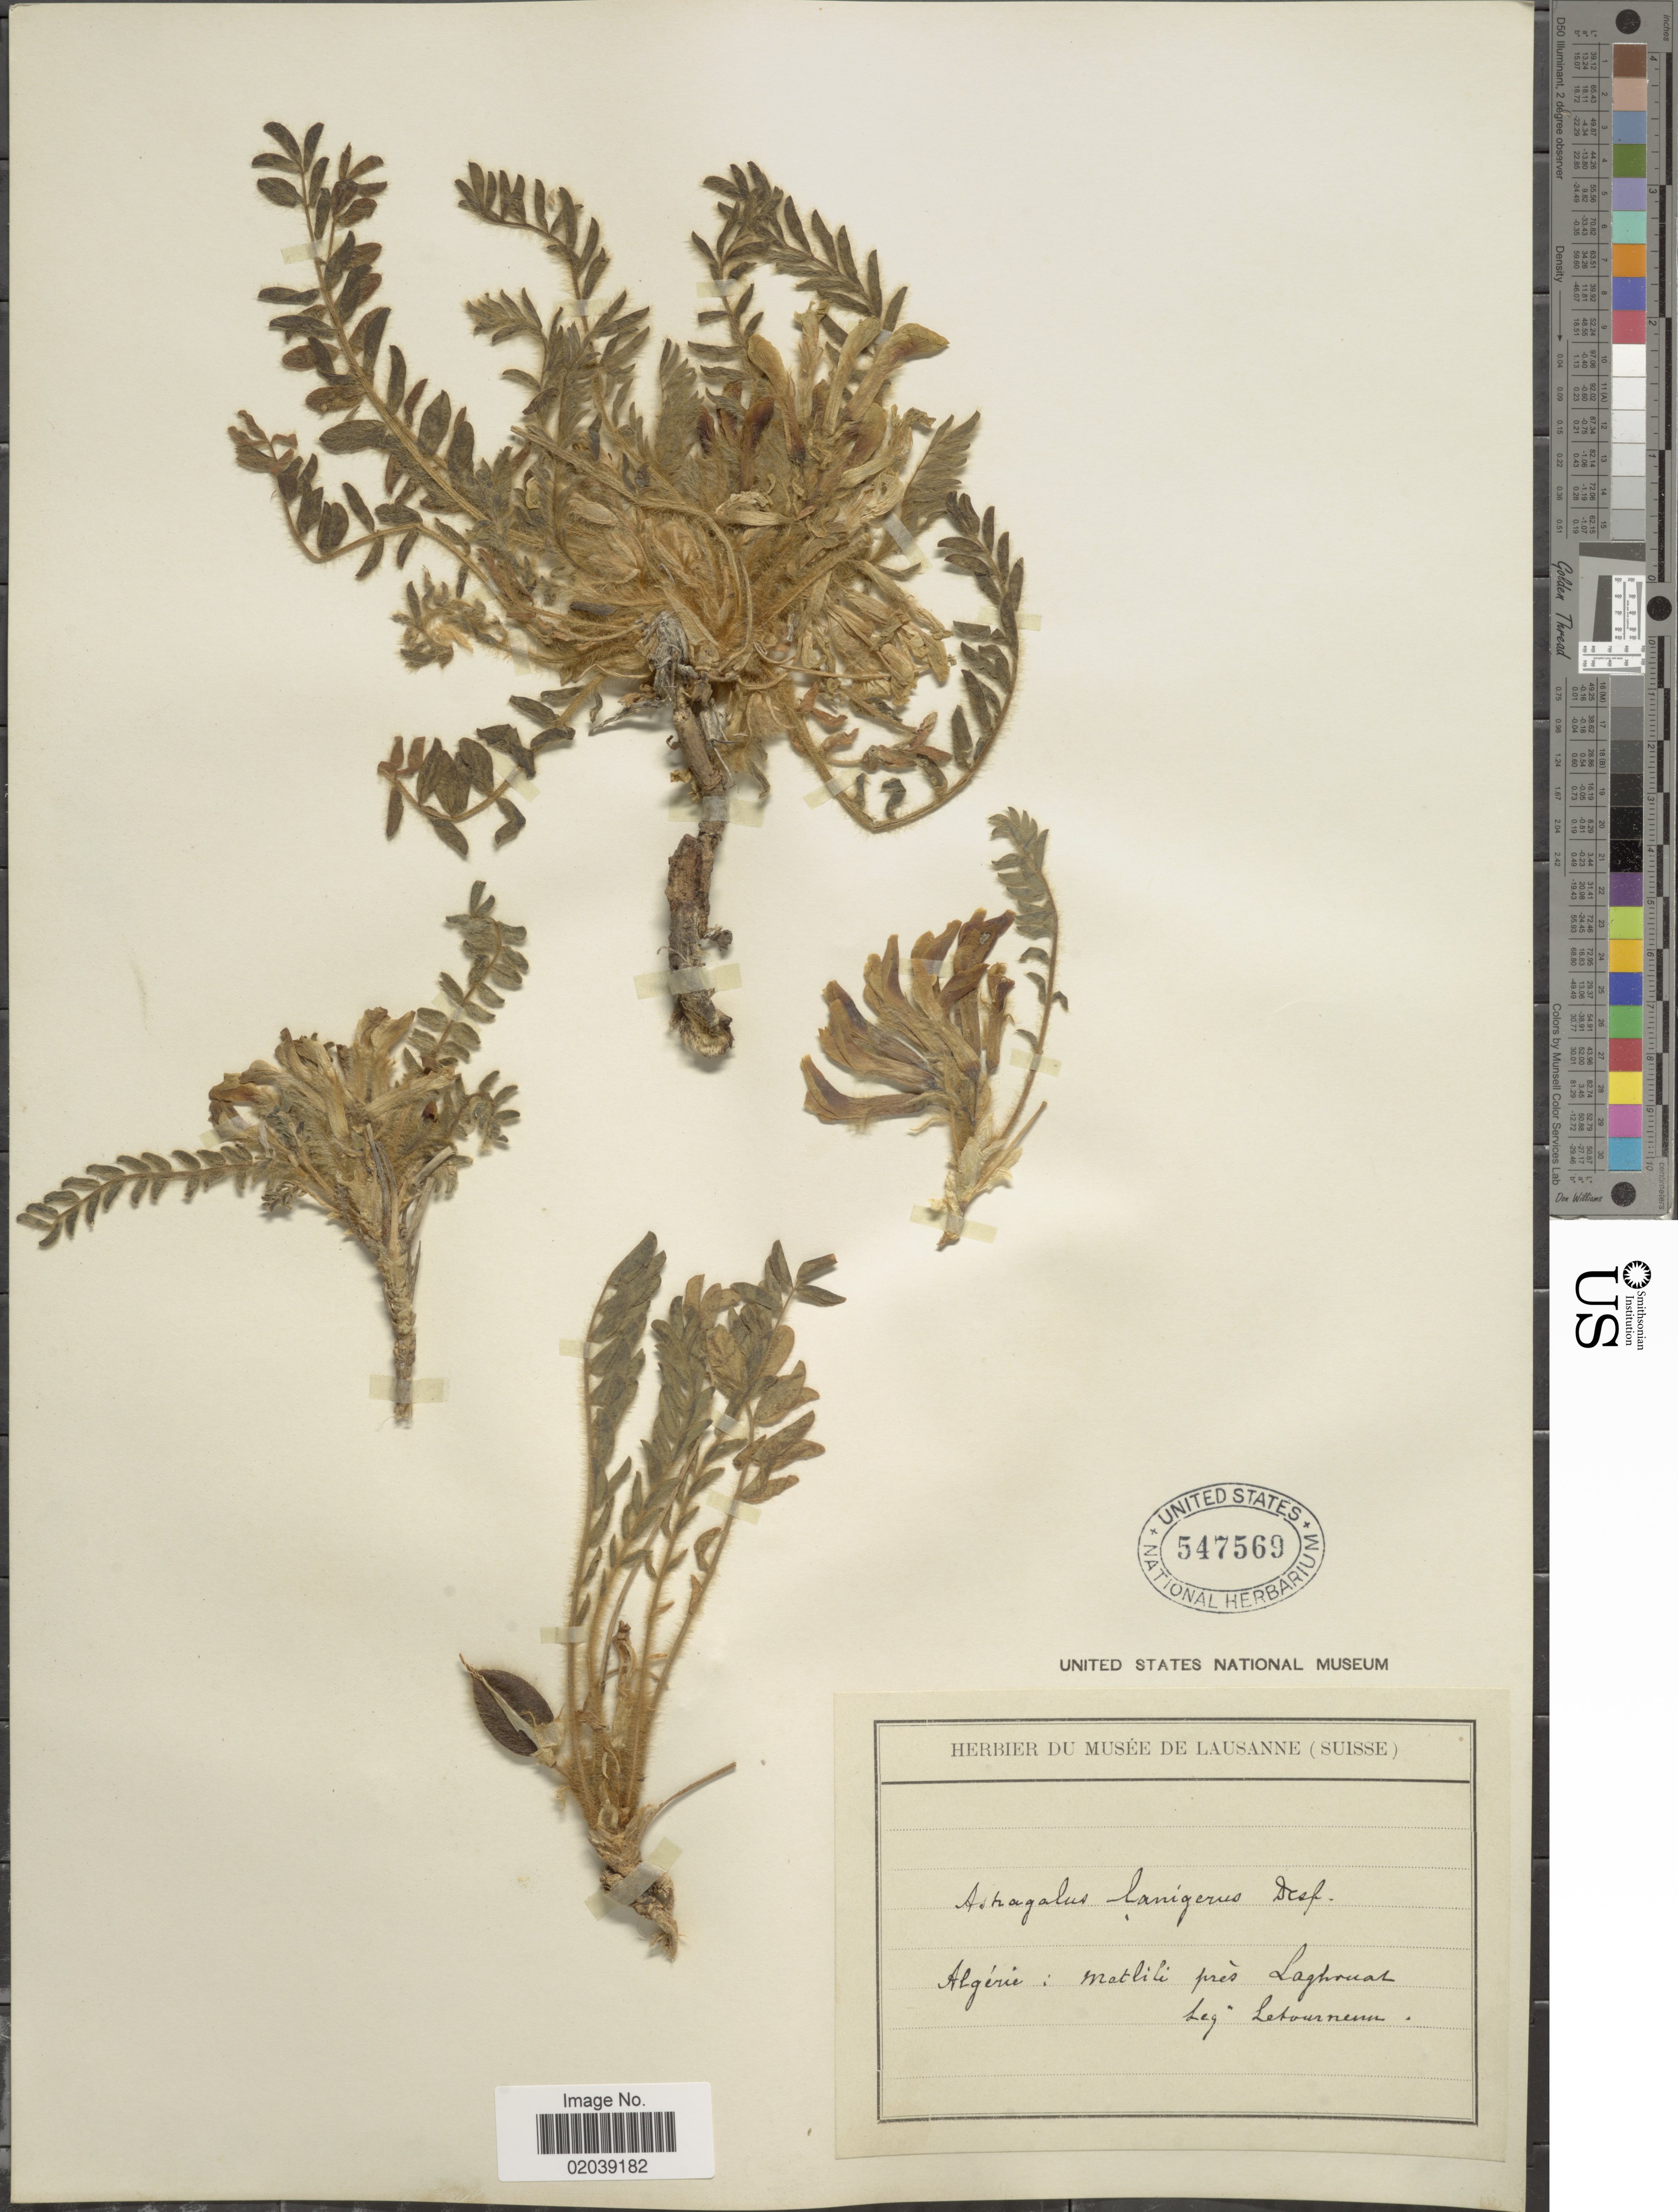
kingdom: Plantae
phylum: Tracheophyta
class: Magnoliopsida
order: Fabales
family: Fabaceae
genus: Astragalus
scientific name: Astragalus lanigerus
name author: Desf.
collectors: Letourneux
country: Algeria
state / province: Laghouat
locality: Algerie: Metlili pres Laghouat.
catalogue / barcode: US 547569